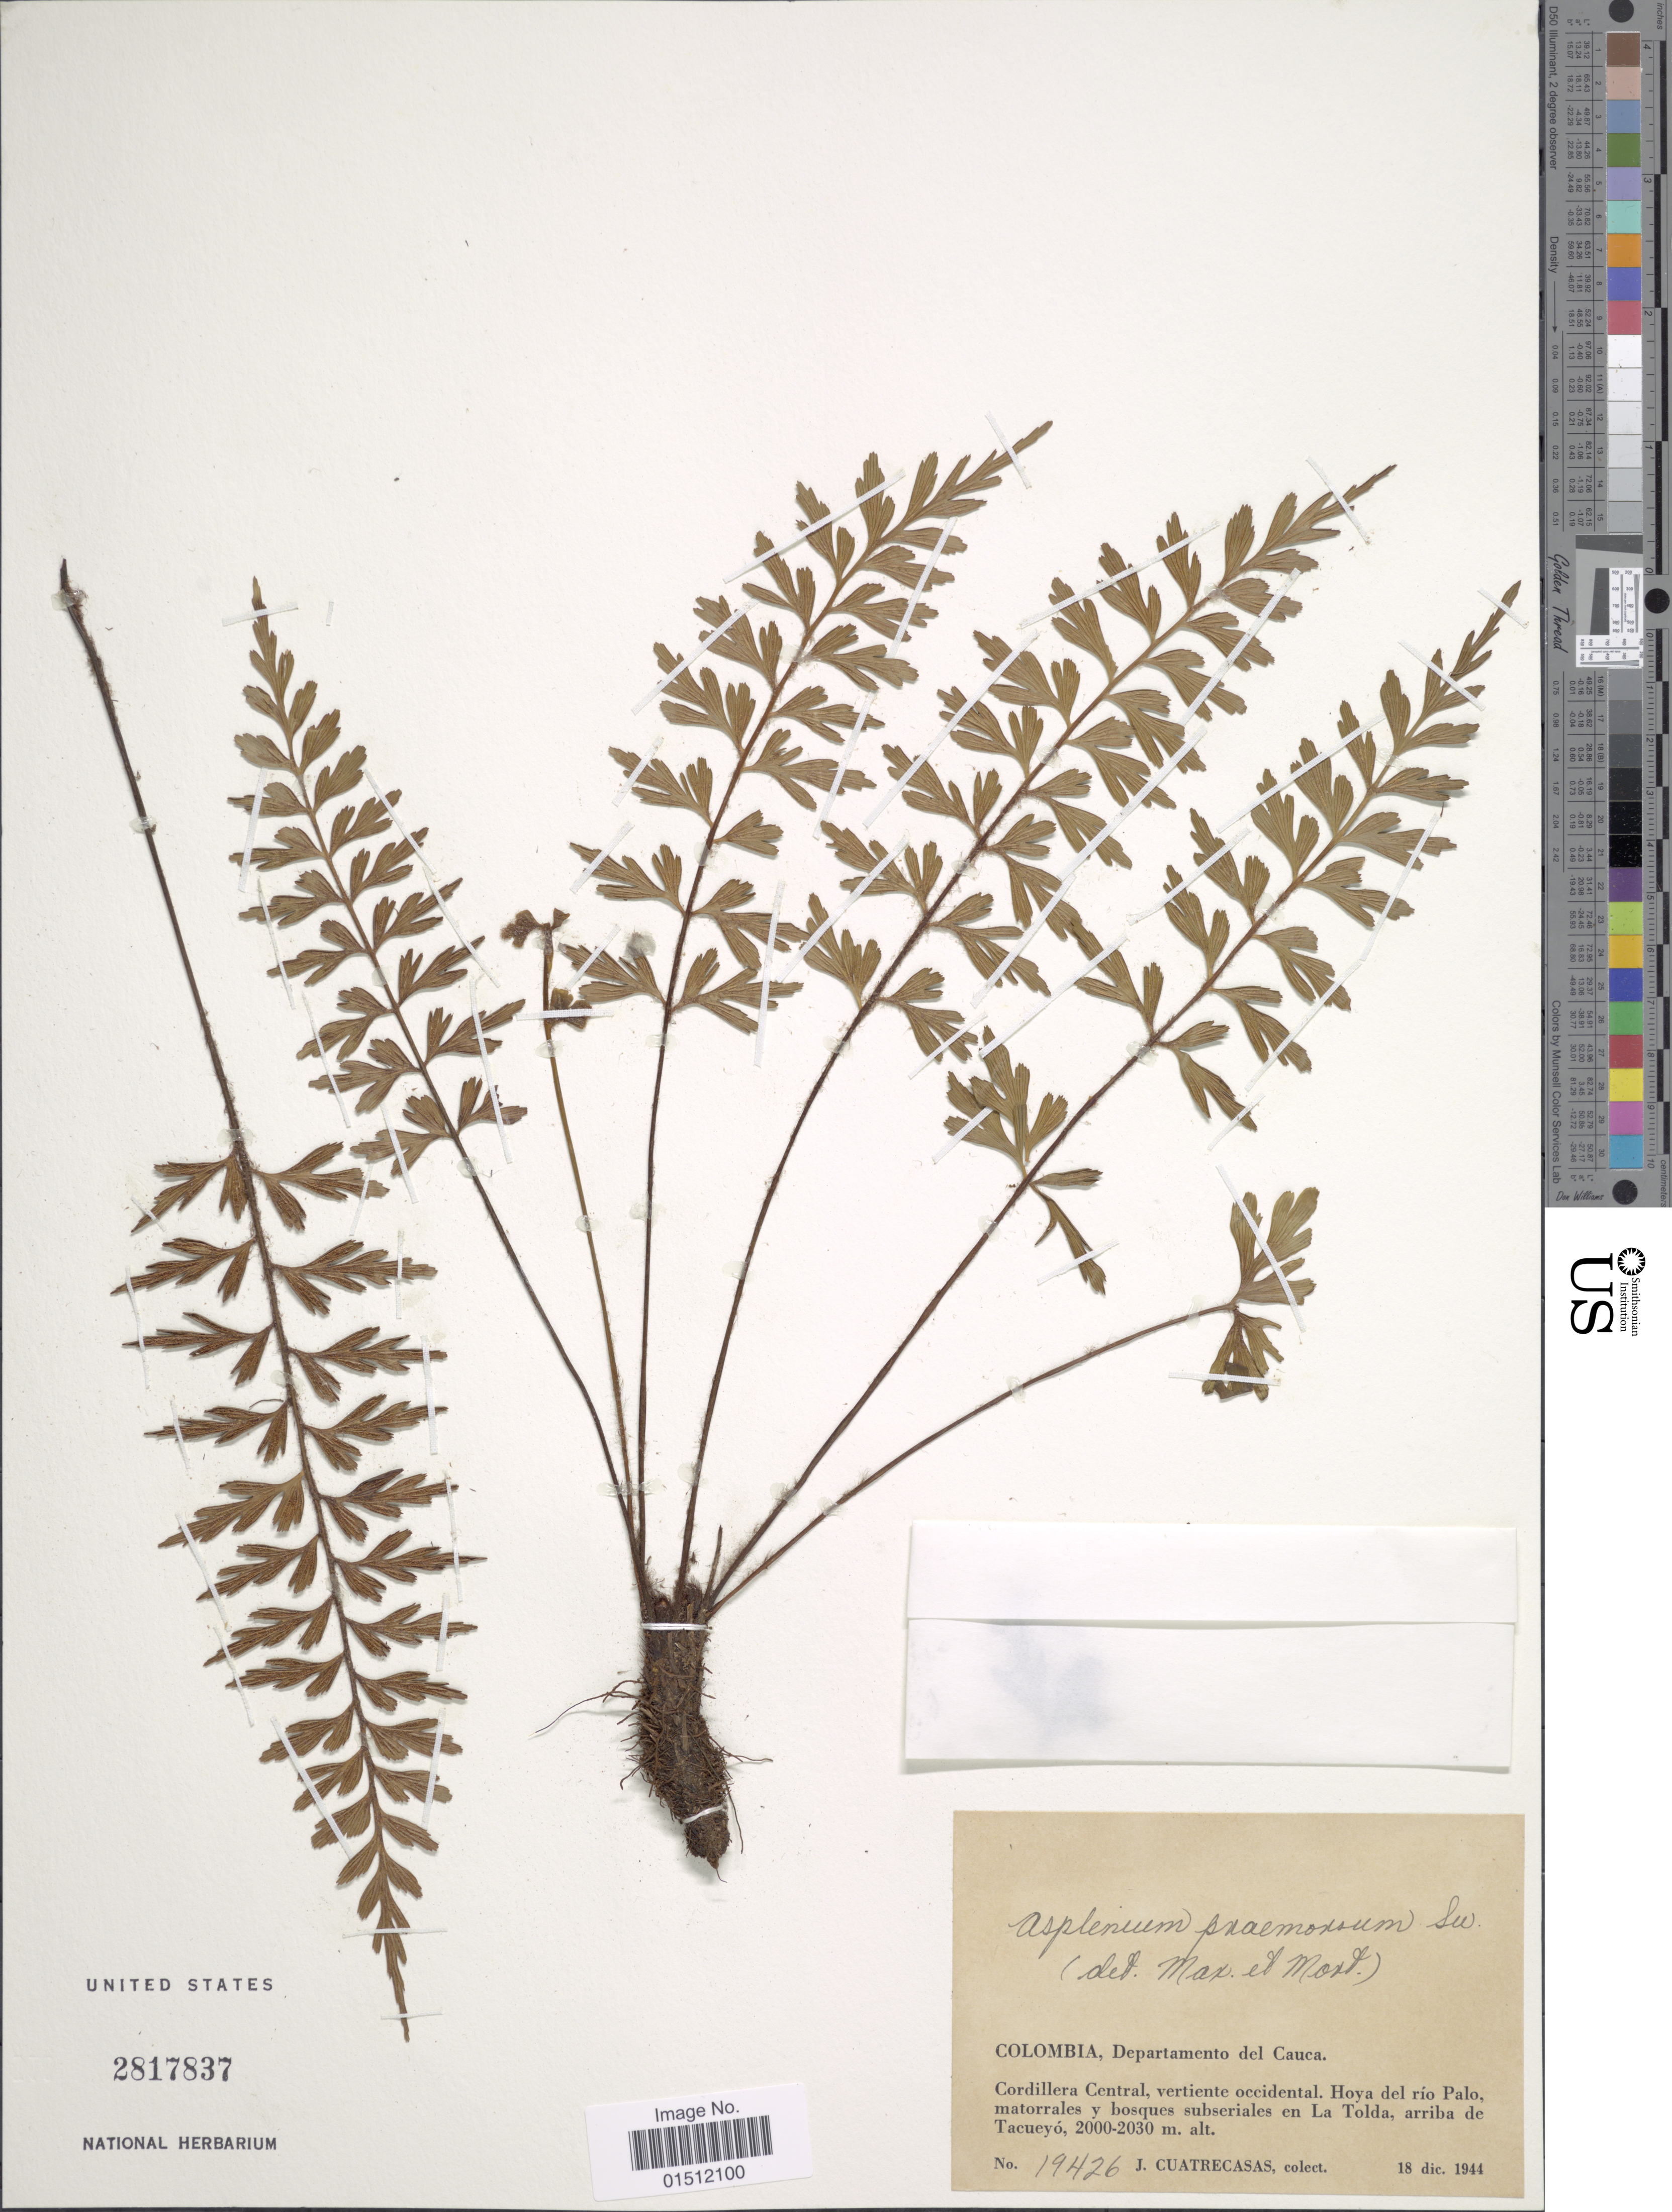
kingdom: Plantae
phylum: Tracheophyta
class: Polypodiopsida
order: Polypodiales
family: Aspleniaceae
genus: Asplenium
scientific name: Asplenium praemorsum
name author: Sw.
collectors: J. Cuatrecasas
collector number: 19426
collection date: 1944-12-18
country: Colombia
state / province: Cauca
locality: Cordillera Central, viertiene occidental. Hoya del rio palo, matoralles y bosques subseriales en la To;da, arriba de Tacueyo.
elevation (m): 610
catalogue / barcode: US 2817837